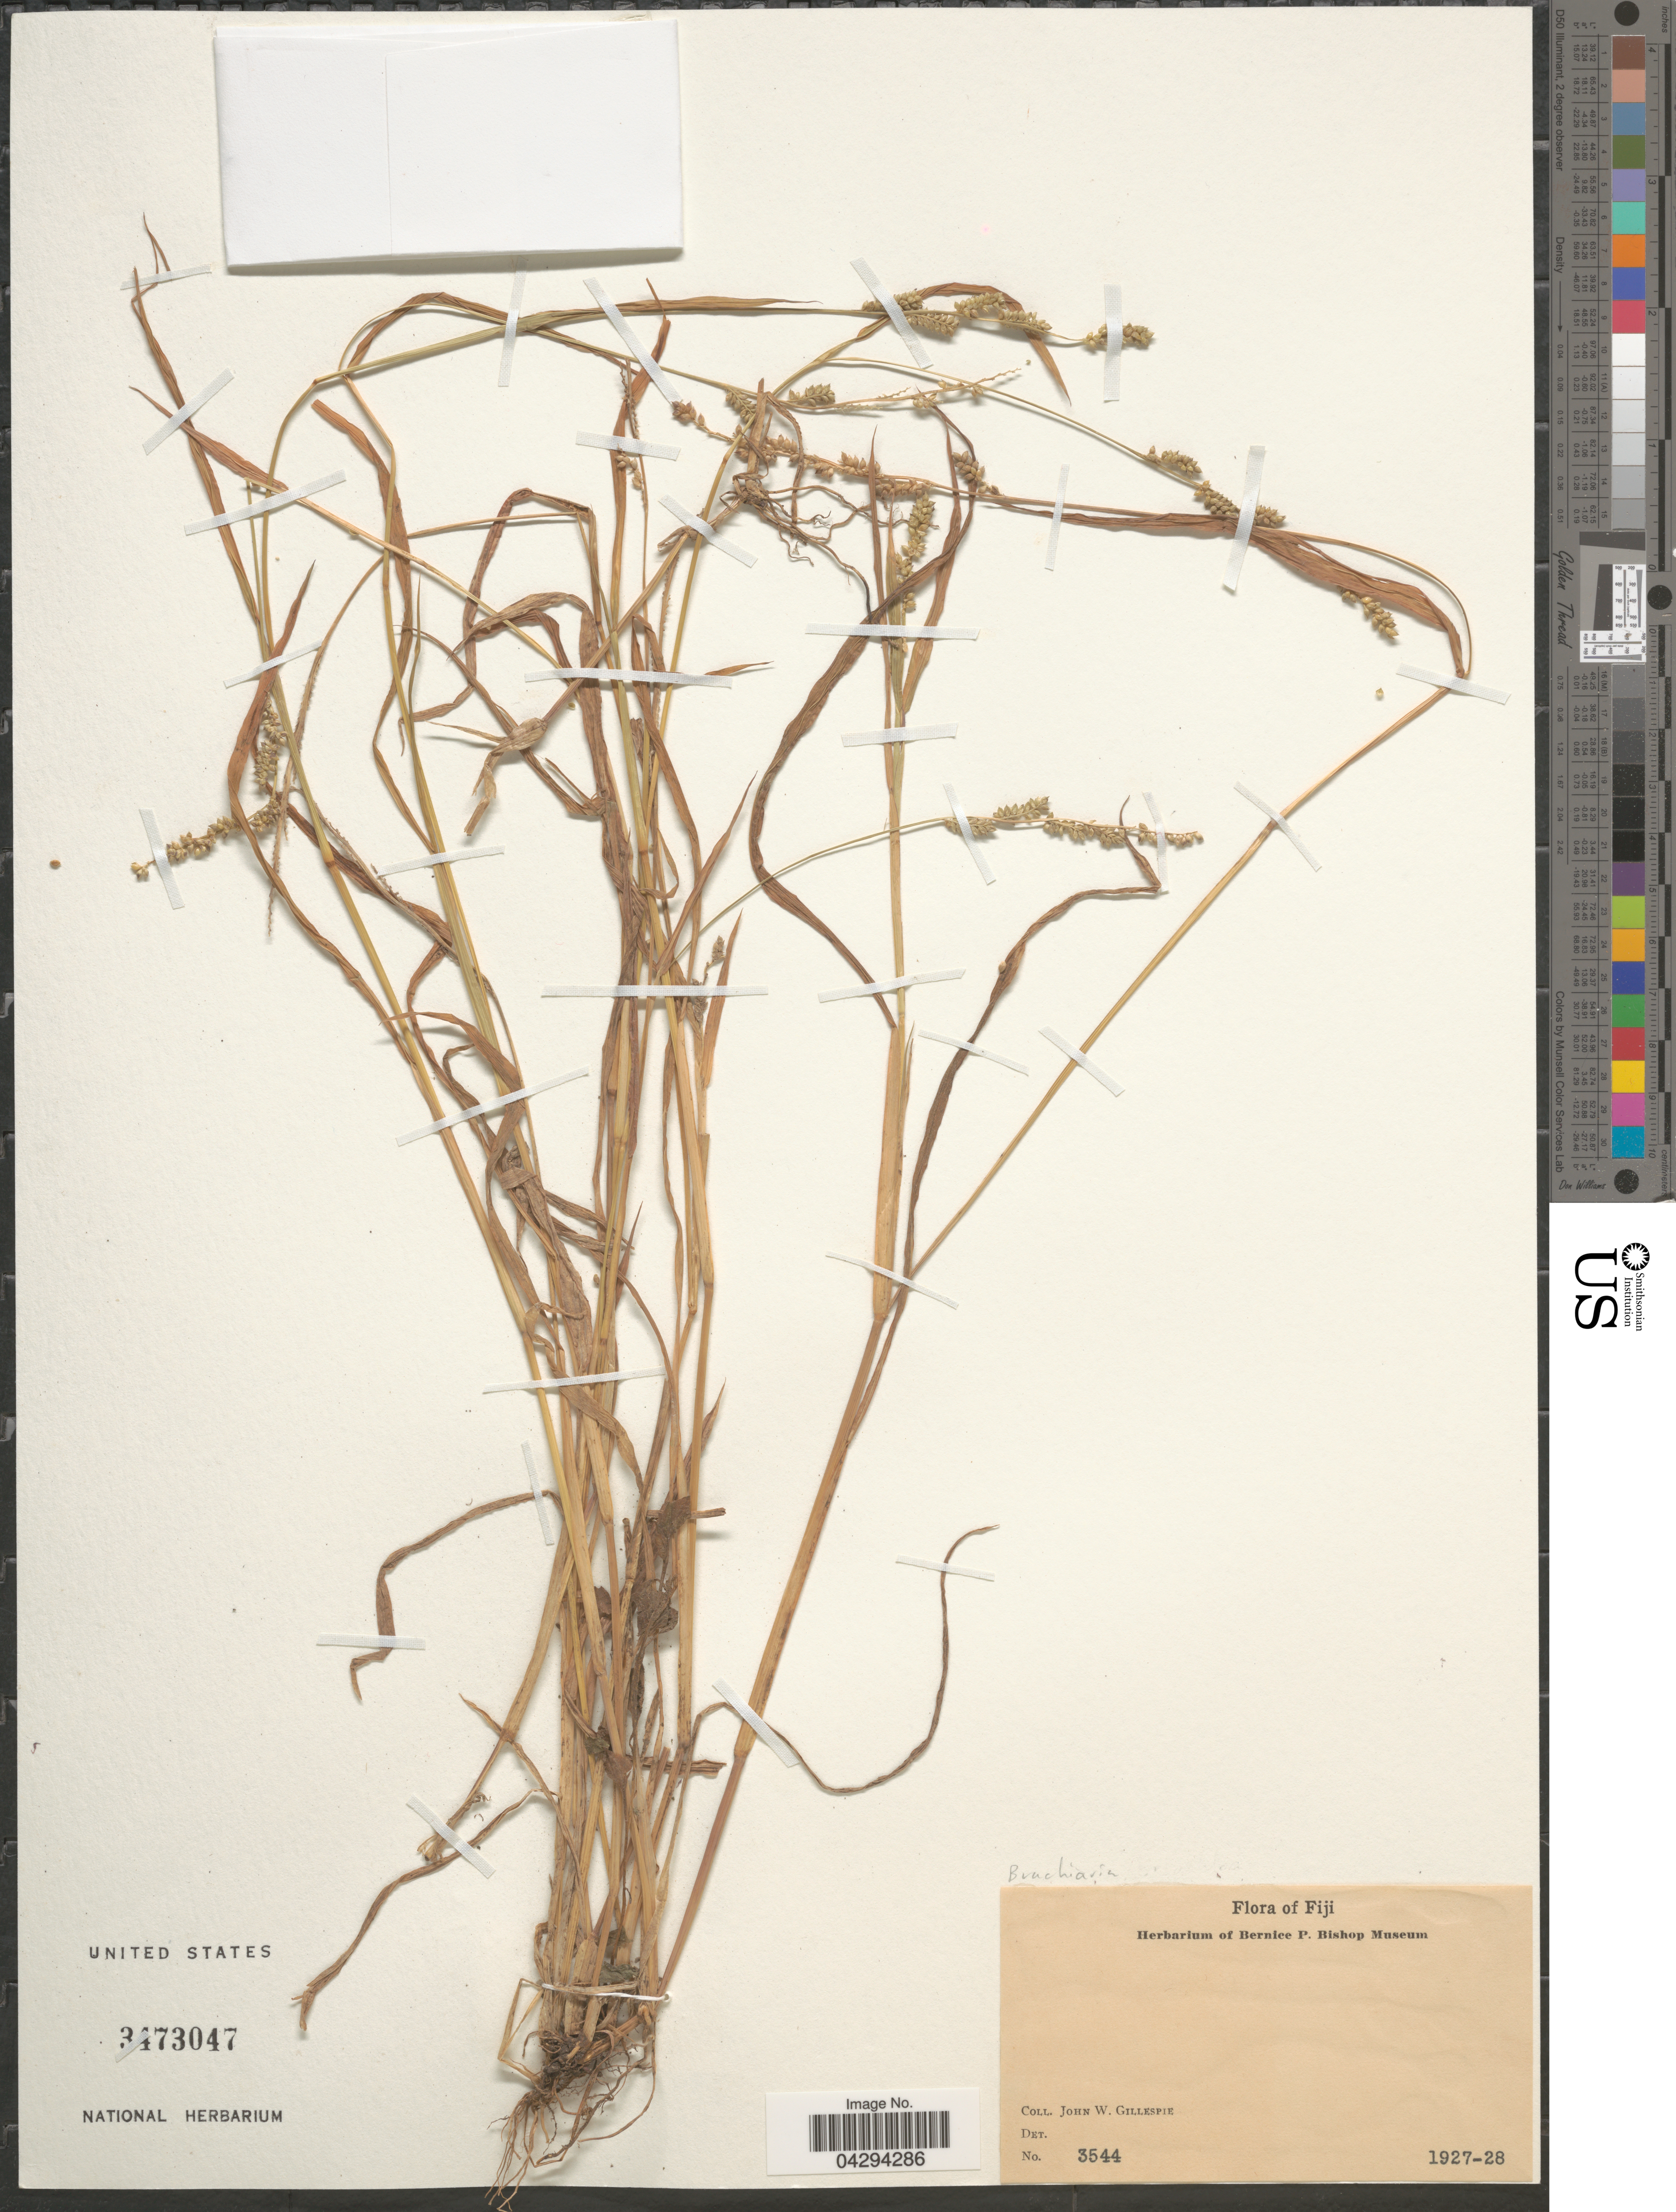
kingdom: Plantae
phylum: Tracheophyta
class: Liliopsida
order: Poales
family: Poaceae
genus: Urochloa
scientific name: Urochloa sp.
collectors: J. W. Gillespie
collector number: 3544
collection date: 1927/1928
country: Fiji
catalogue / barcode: US 3473047